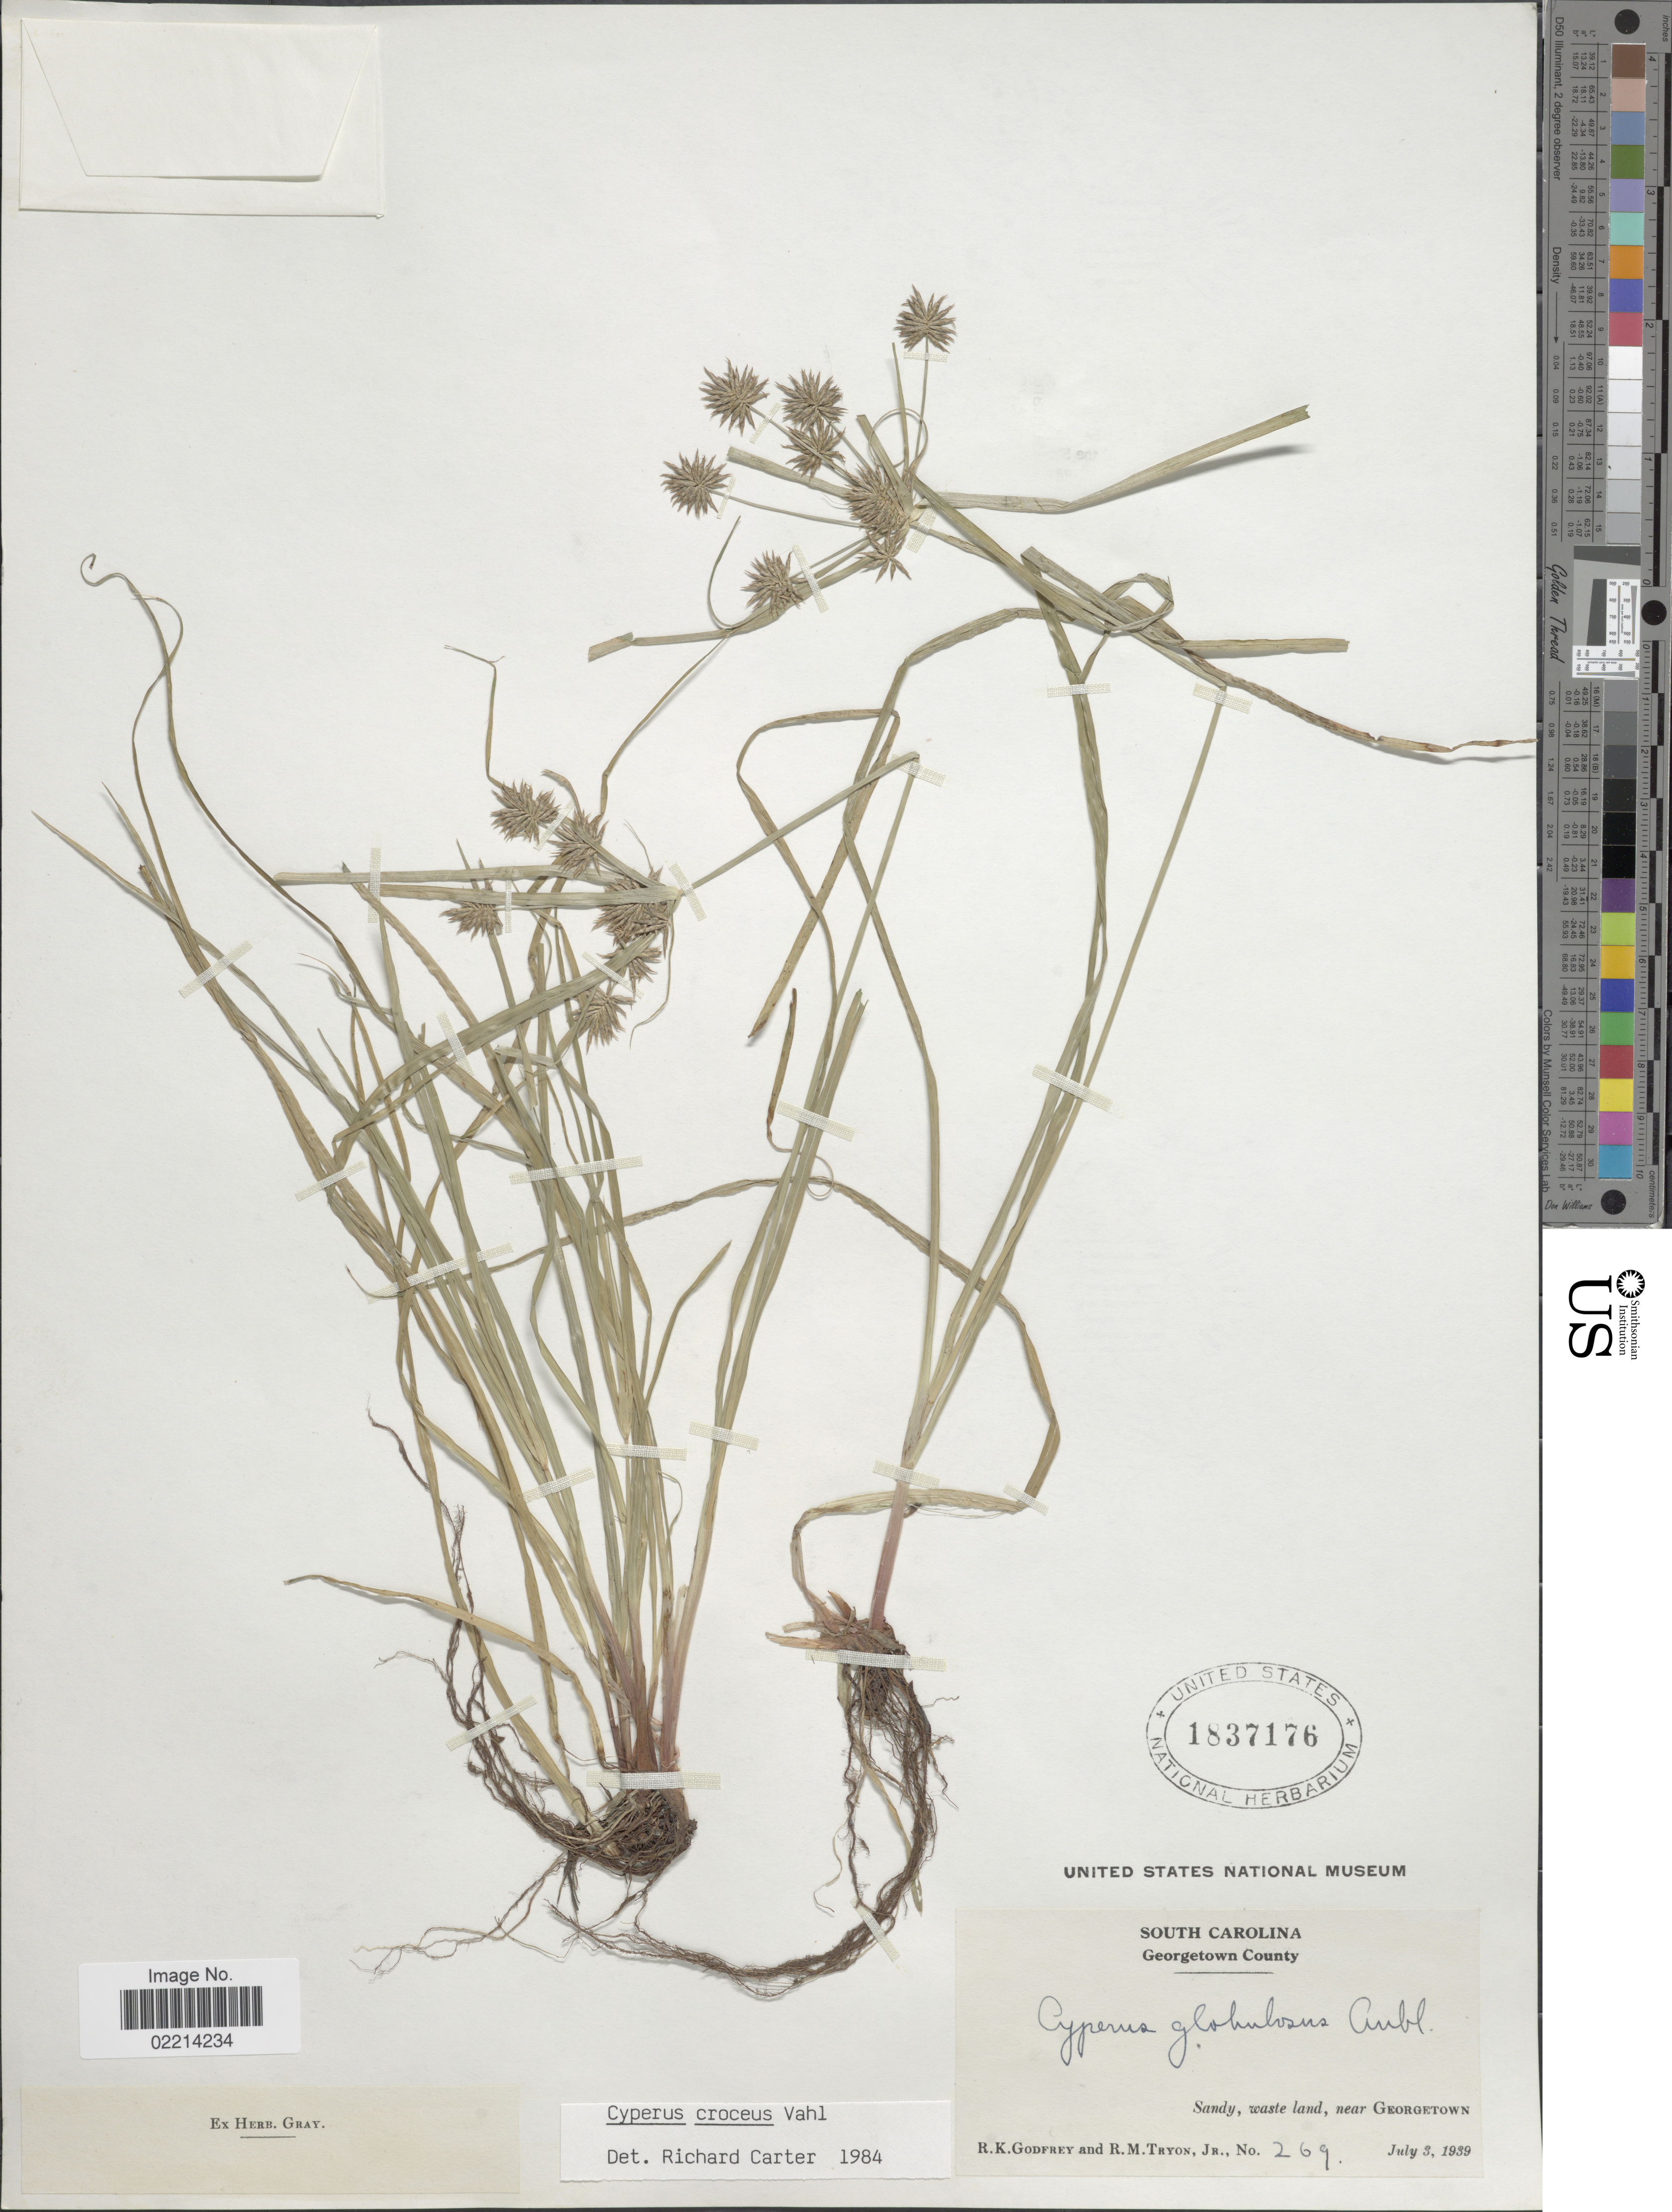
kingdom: Plantae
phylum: Tracheophyta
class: Liliopsida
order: Poales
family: Cyperaceae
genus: Cyperus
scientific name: Cyperus croceus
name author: Vahl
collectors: R. K. Godfrey & R. M. Tryon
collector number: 269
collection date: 1939-07-03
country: United States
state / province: South Carolina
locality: Georgetown County, Sandy, waste land, near Georgetown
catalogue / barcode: US 1837176